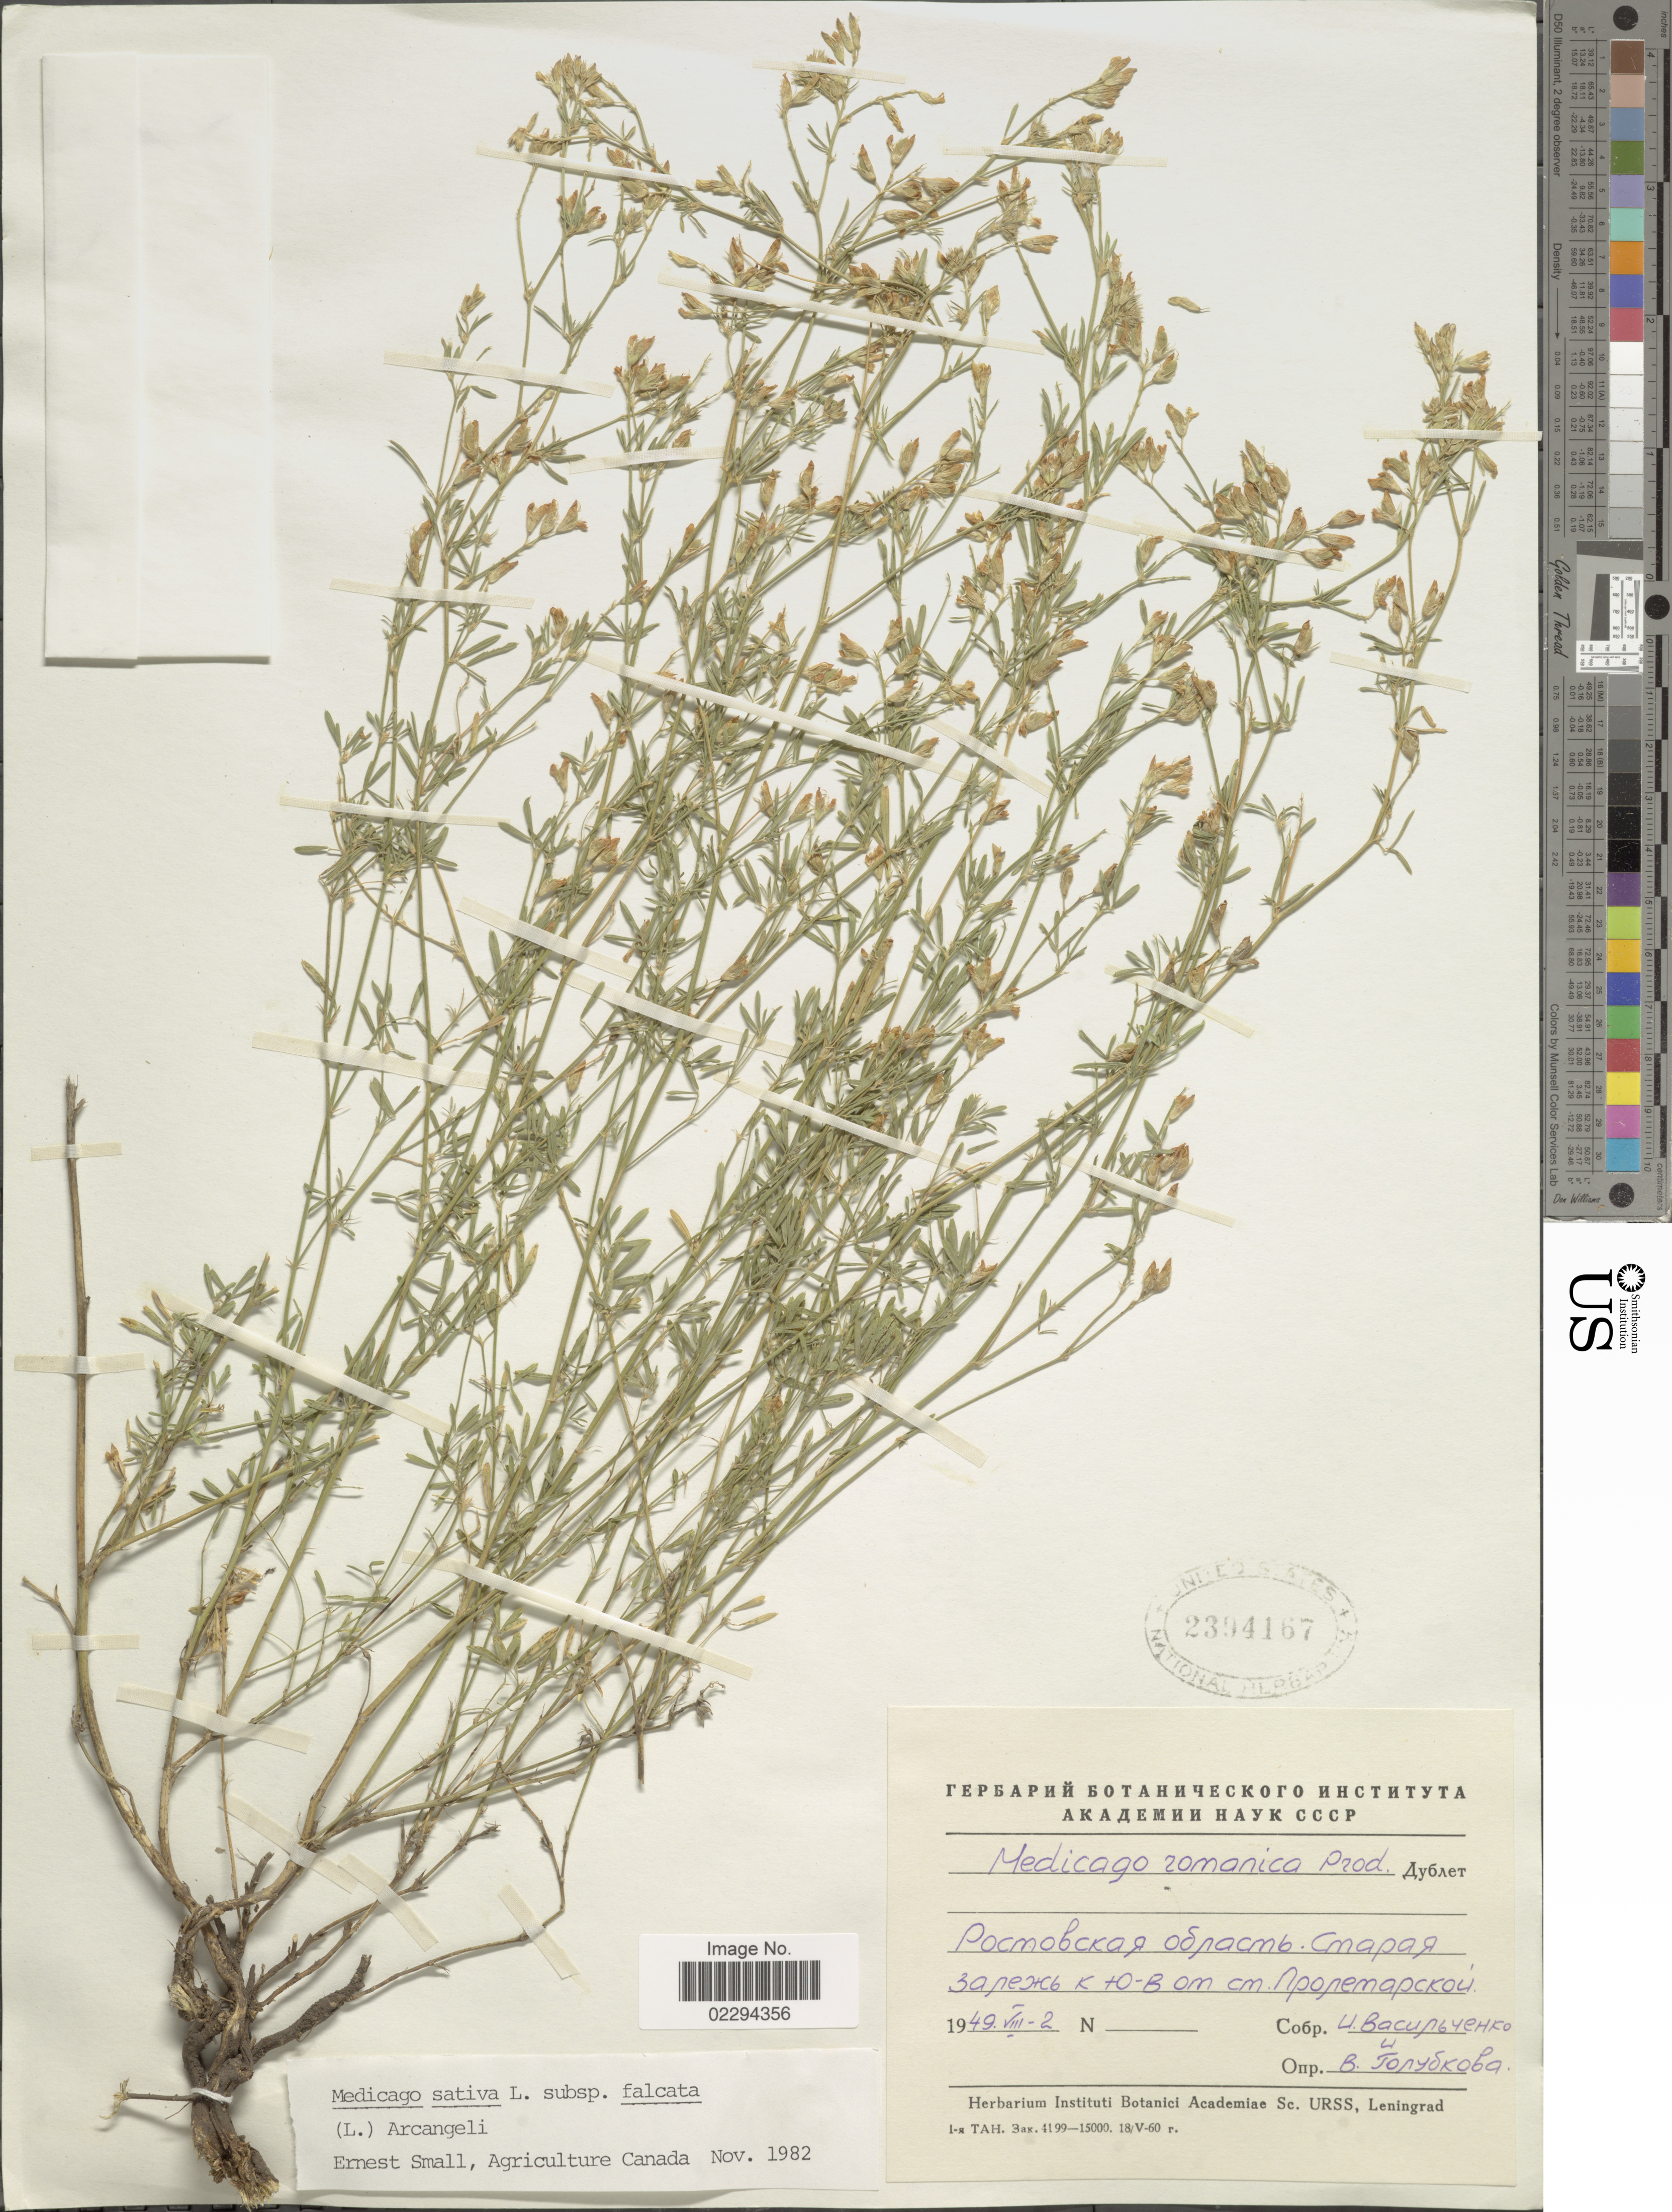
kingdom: Plantae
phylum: Tracheophyta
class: Magnoliopsida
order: Fabales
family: Fabaceae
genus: Medicago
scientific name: Medicago sativa subsp. falcata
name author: (L.) Arcang.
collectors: I. Vassilczenko & V. F. Golubkova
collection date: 1949-08-02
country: Russian Federation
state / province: Rostov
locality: SE of Proletarskaya station.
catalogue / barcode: US 2394167